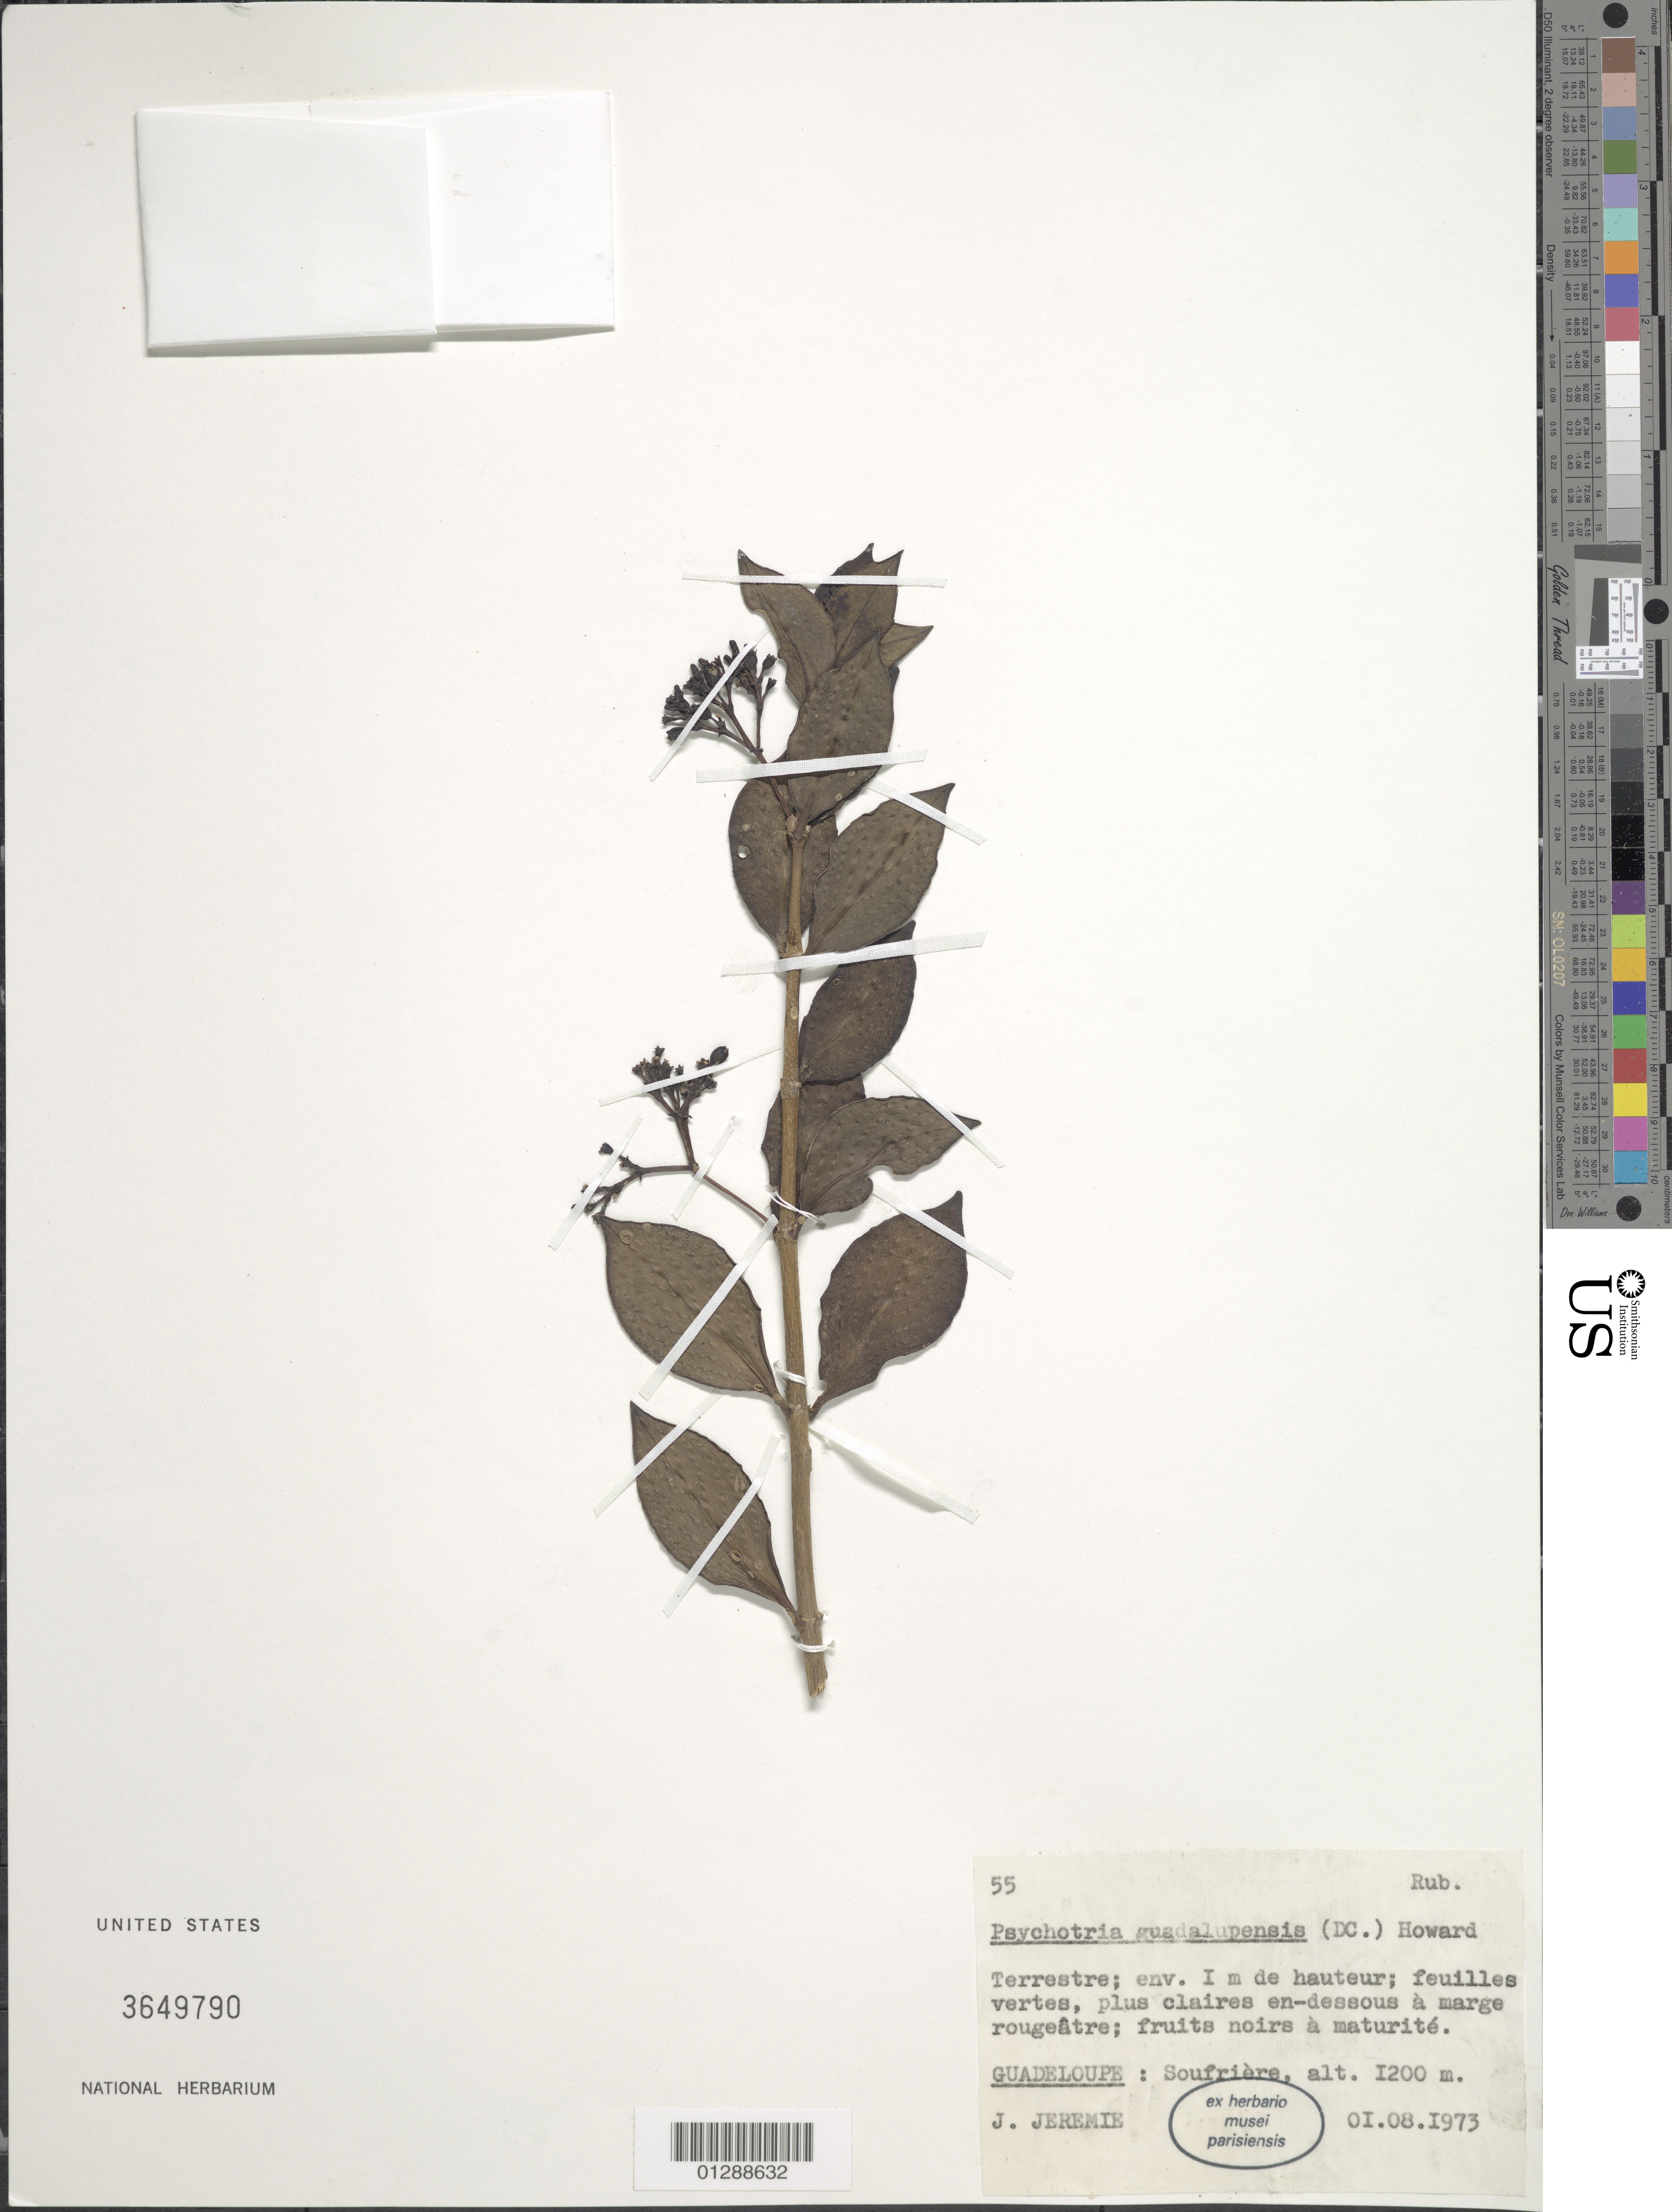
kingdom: Plantae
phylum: Tracheophyta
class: Magnoliopsida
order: Gentianales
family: Rubiaceae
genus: Notopleura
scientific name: Notopleura guadalupensis subsp. guadalupensis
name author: (DC.) C.M. Taylor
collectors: J. Jérémie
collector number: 55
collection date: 1973-08-01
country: Guadeloupe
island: Basse-Terre I.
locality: Soufrière.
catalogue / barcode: US 3649790